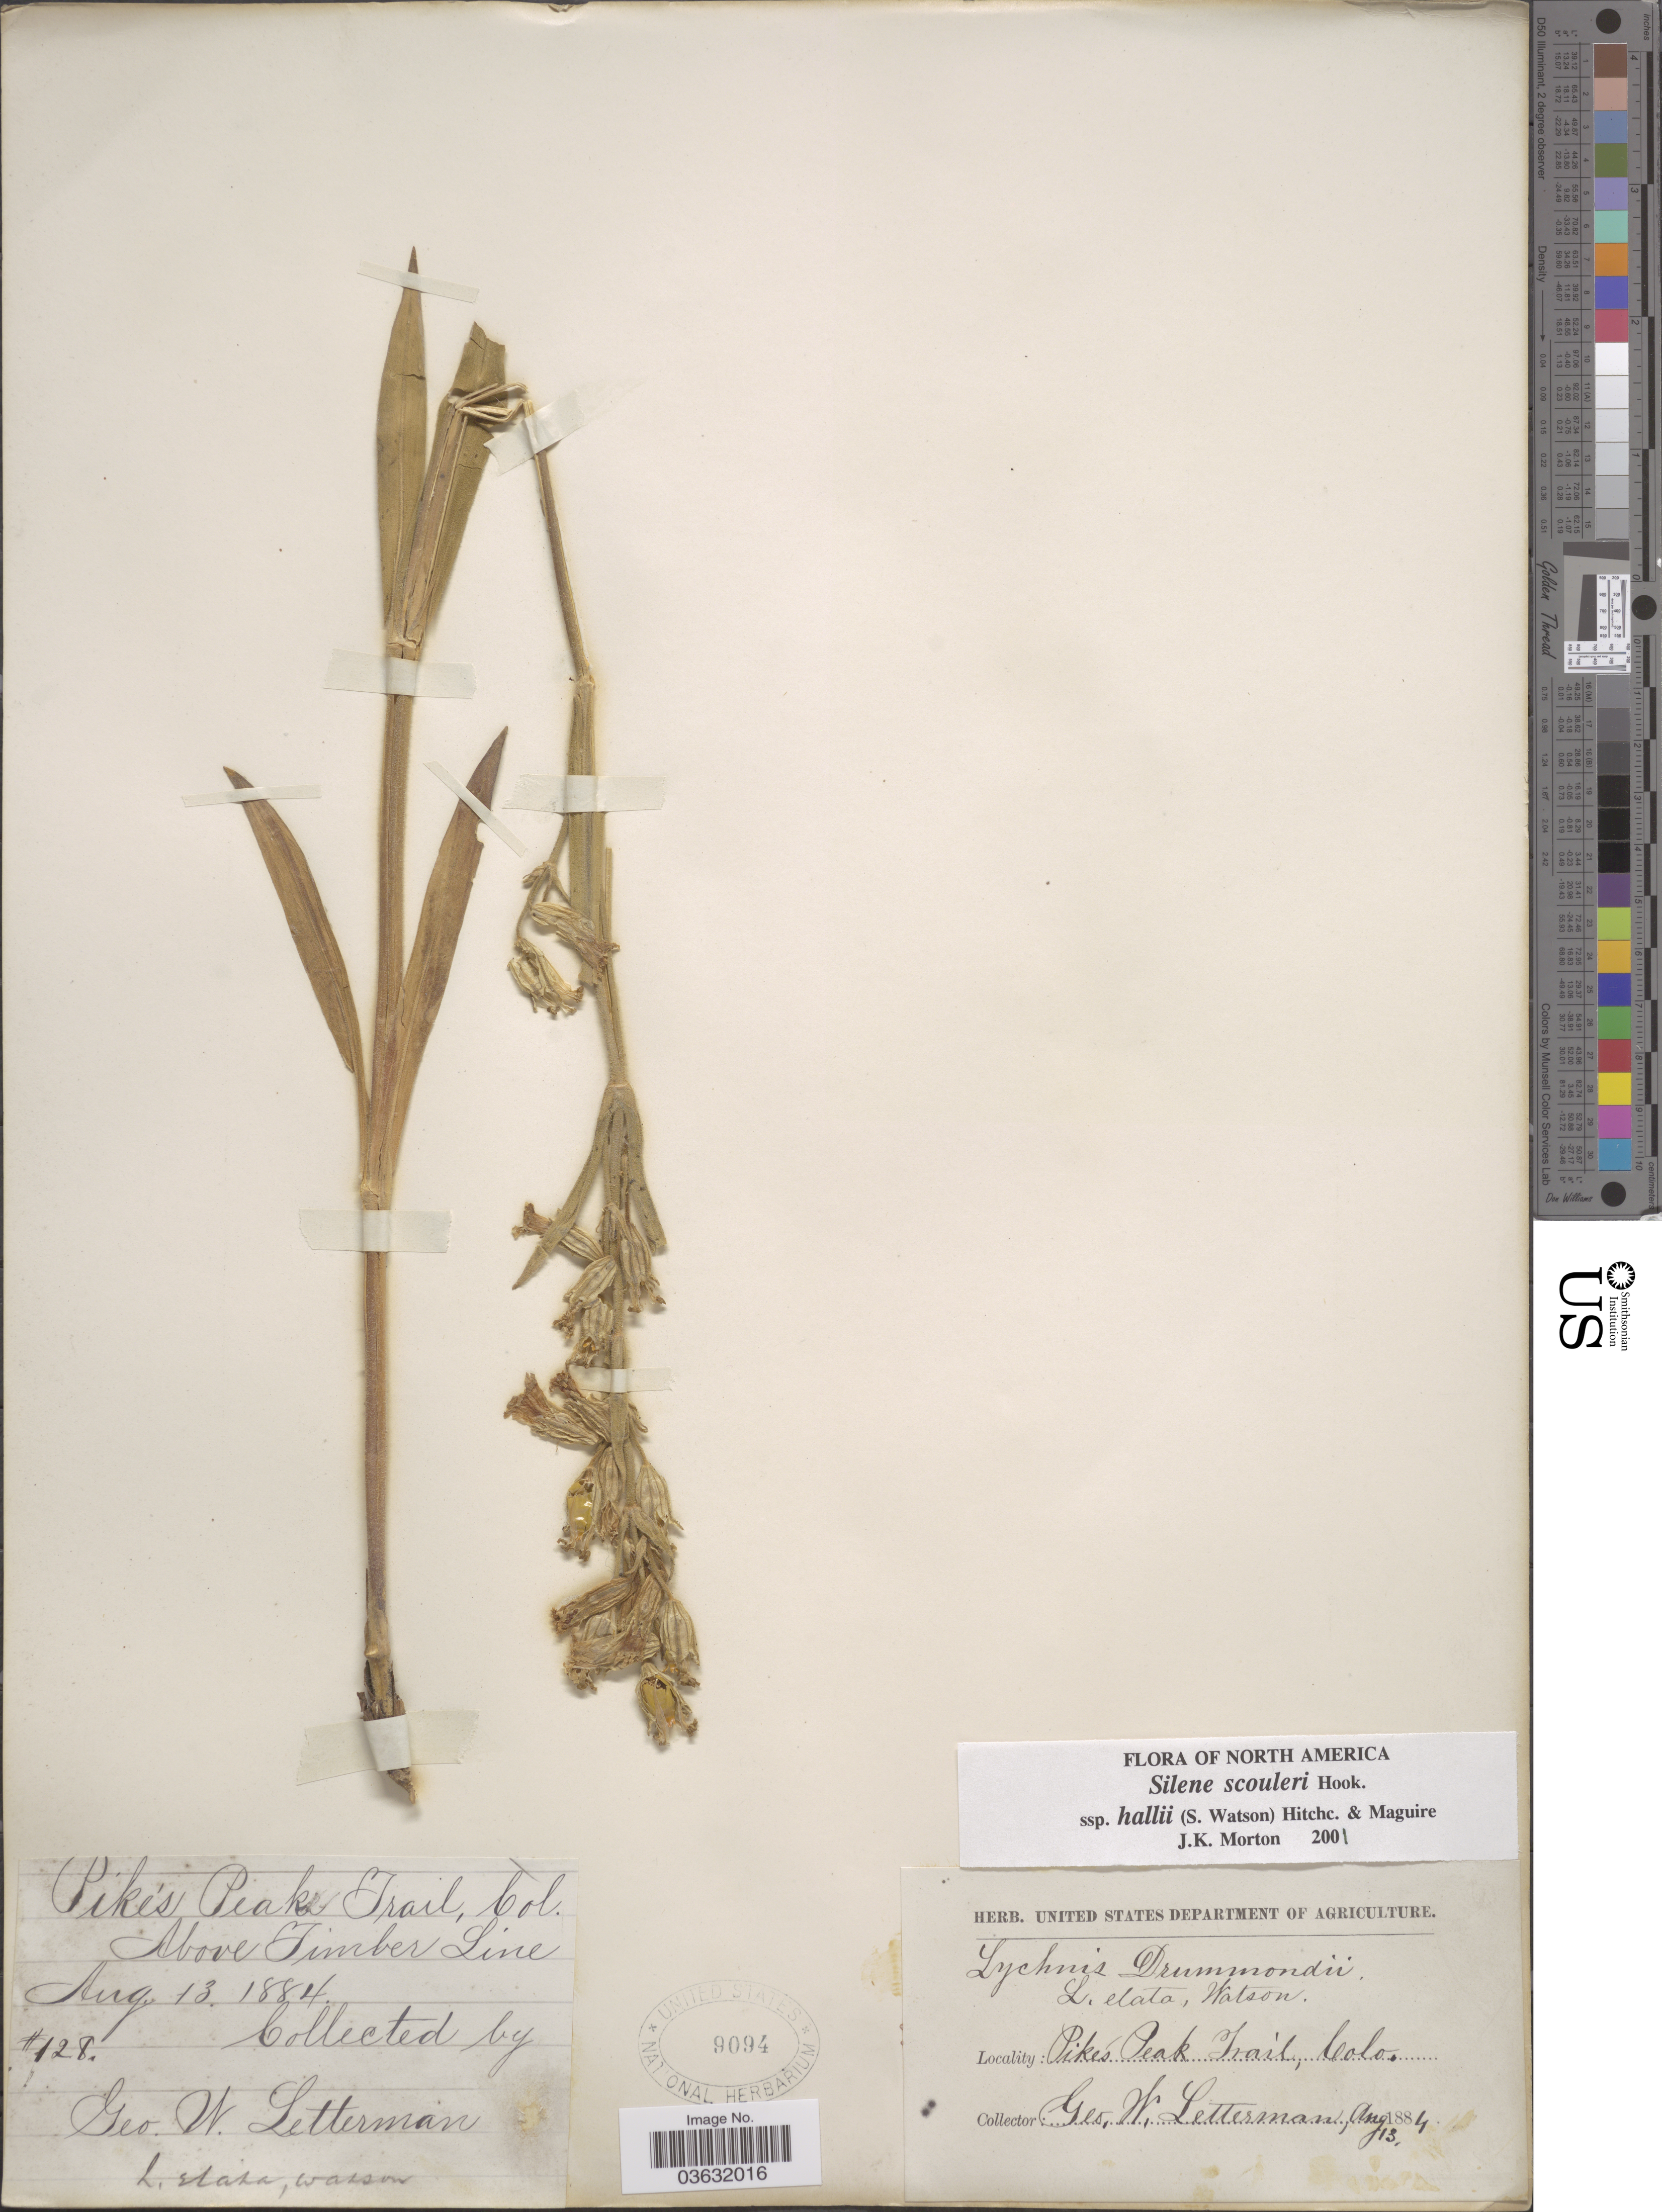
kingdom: Plantae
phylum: Tracheophyta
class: Magnoliopsida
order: Caryophyllales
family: Caryophyllaceae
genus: Silene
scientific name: Silene scouleri subsp. hallii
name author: (S. Watson) C.L. Hitchc. & Maguire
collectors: G. W. Letterman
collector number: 128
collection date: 1884-08-13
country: United States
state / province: Colorado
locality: Pike's Peak Trail. Above Timber Line.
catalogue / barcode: US 9094